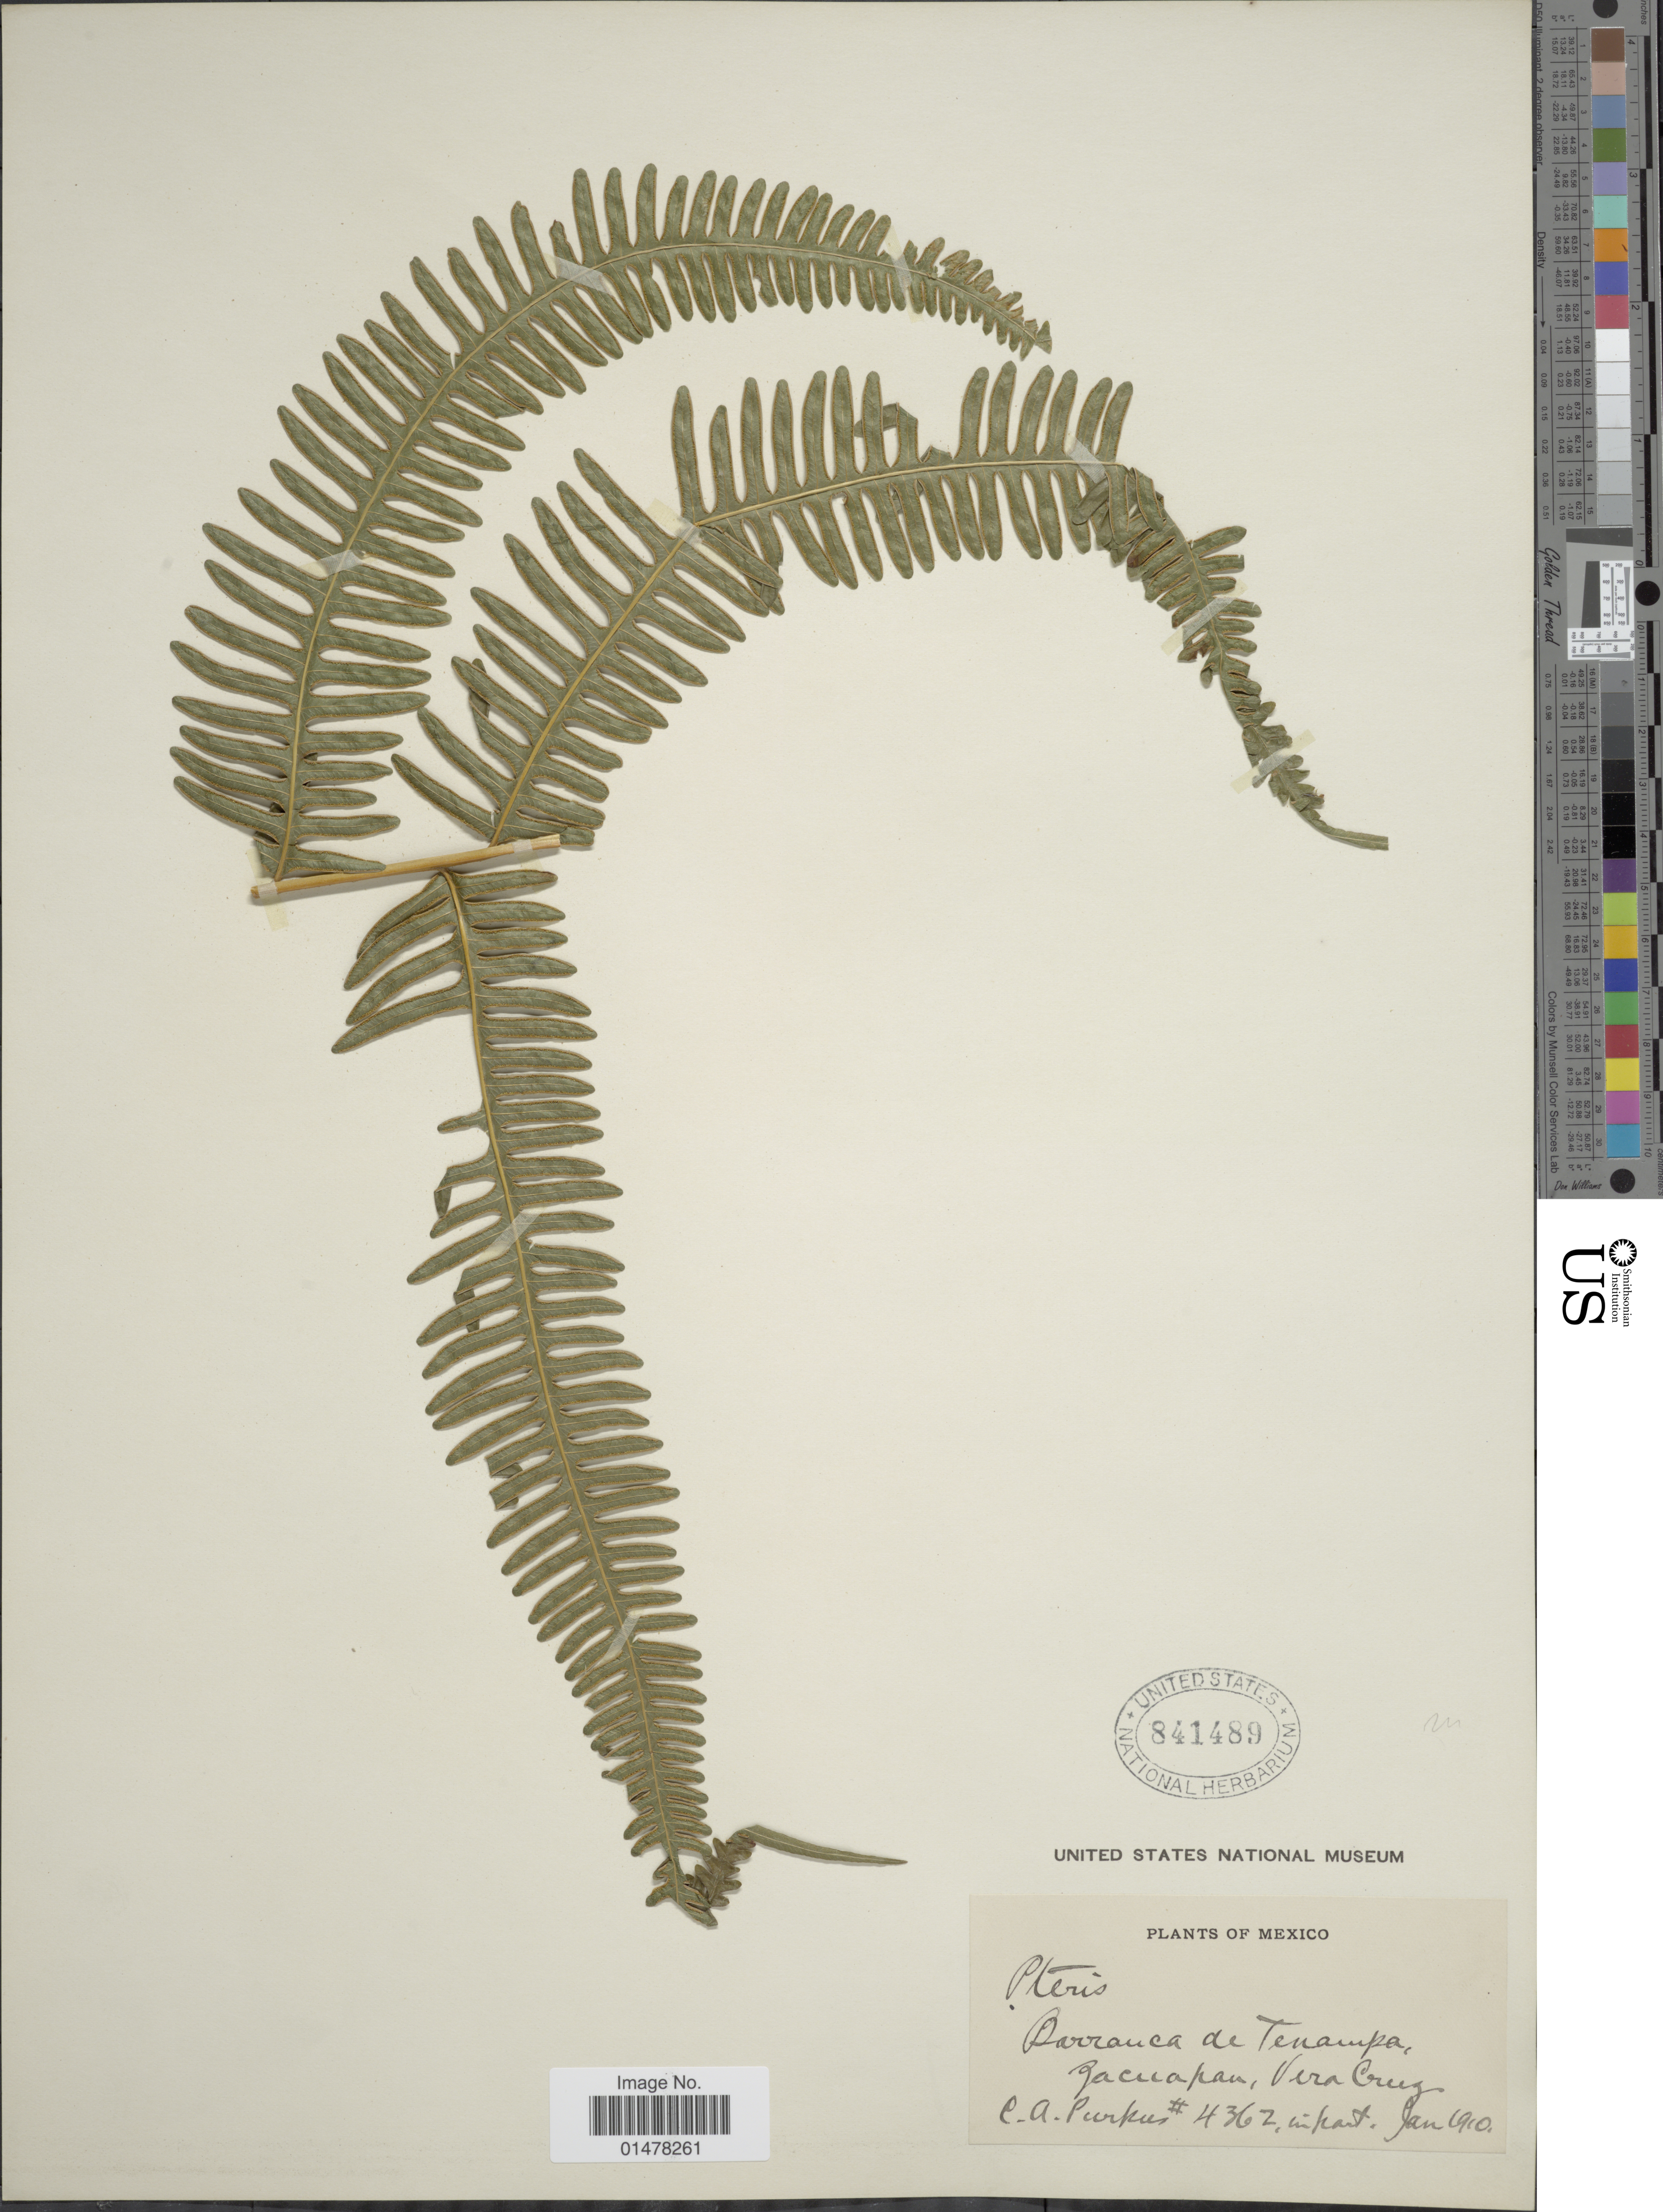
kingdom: Plantae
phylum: Tracheophyta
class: Polypodiopsida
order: Polypodiales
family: Pteridaceae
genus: Pteris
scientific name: Pteris quadriaurita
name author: Retz.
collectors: C. A. Purpus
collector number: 4362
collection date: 1910-01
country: Mexico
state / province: Veracruz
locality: Plants of Vera Cruz, Darrauca de Tenampa, Zacuapan, Vera Cruz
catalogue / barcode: US 841489